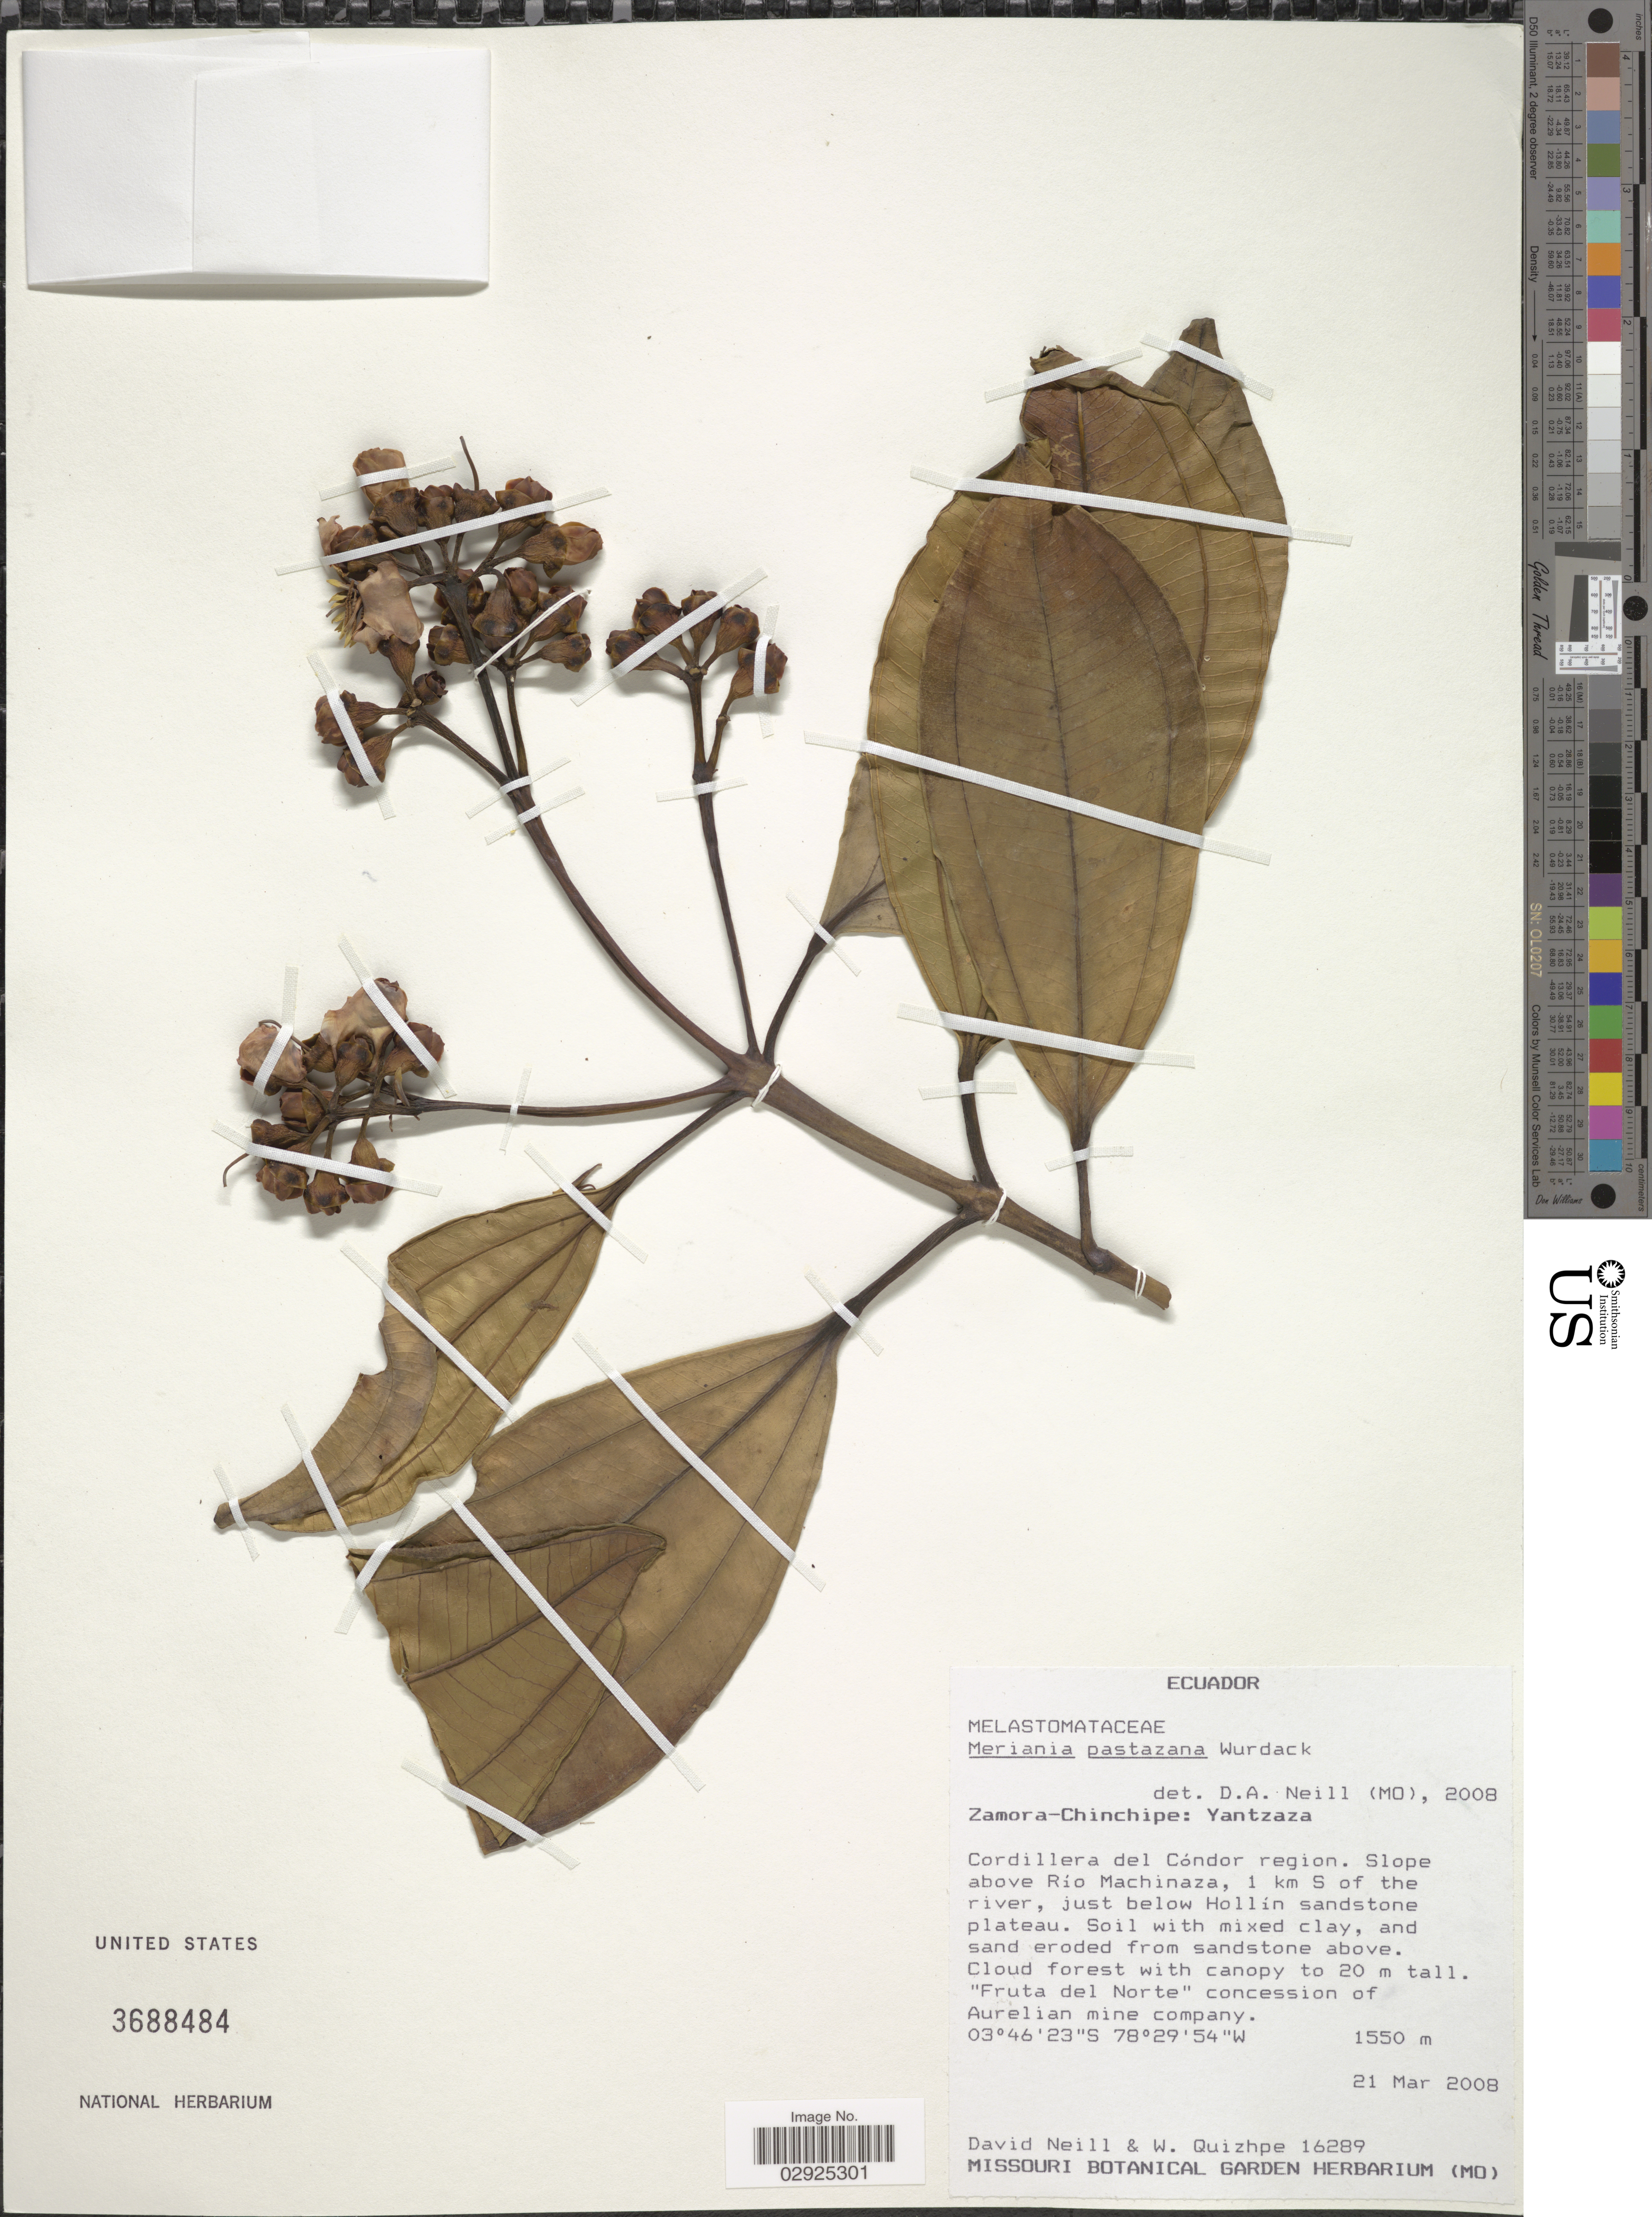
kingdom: Plantae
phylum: Tracheophyta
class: Magnoliopsida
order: Myrtales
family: Melastomataceae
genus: Meriania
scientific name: Meriania pastazana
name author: Wurdack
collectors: D. Neill & W. Quizhpe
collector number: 16289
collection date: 2008-03-21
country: Ecuador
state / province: Zamora-Chinchipe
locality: Zamora-Chinchipe: Yantzaza, Cordillera del Cóndor region, Slope above Río Machinaza, 1 km S of the river, just below Hollín sandstone plateau.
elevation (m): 1550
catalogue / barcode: US 3688484